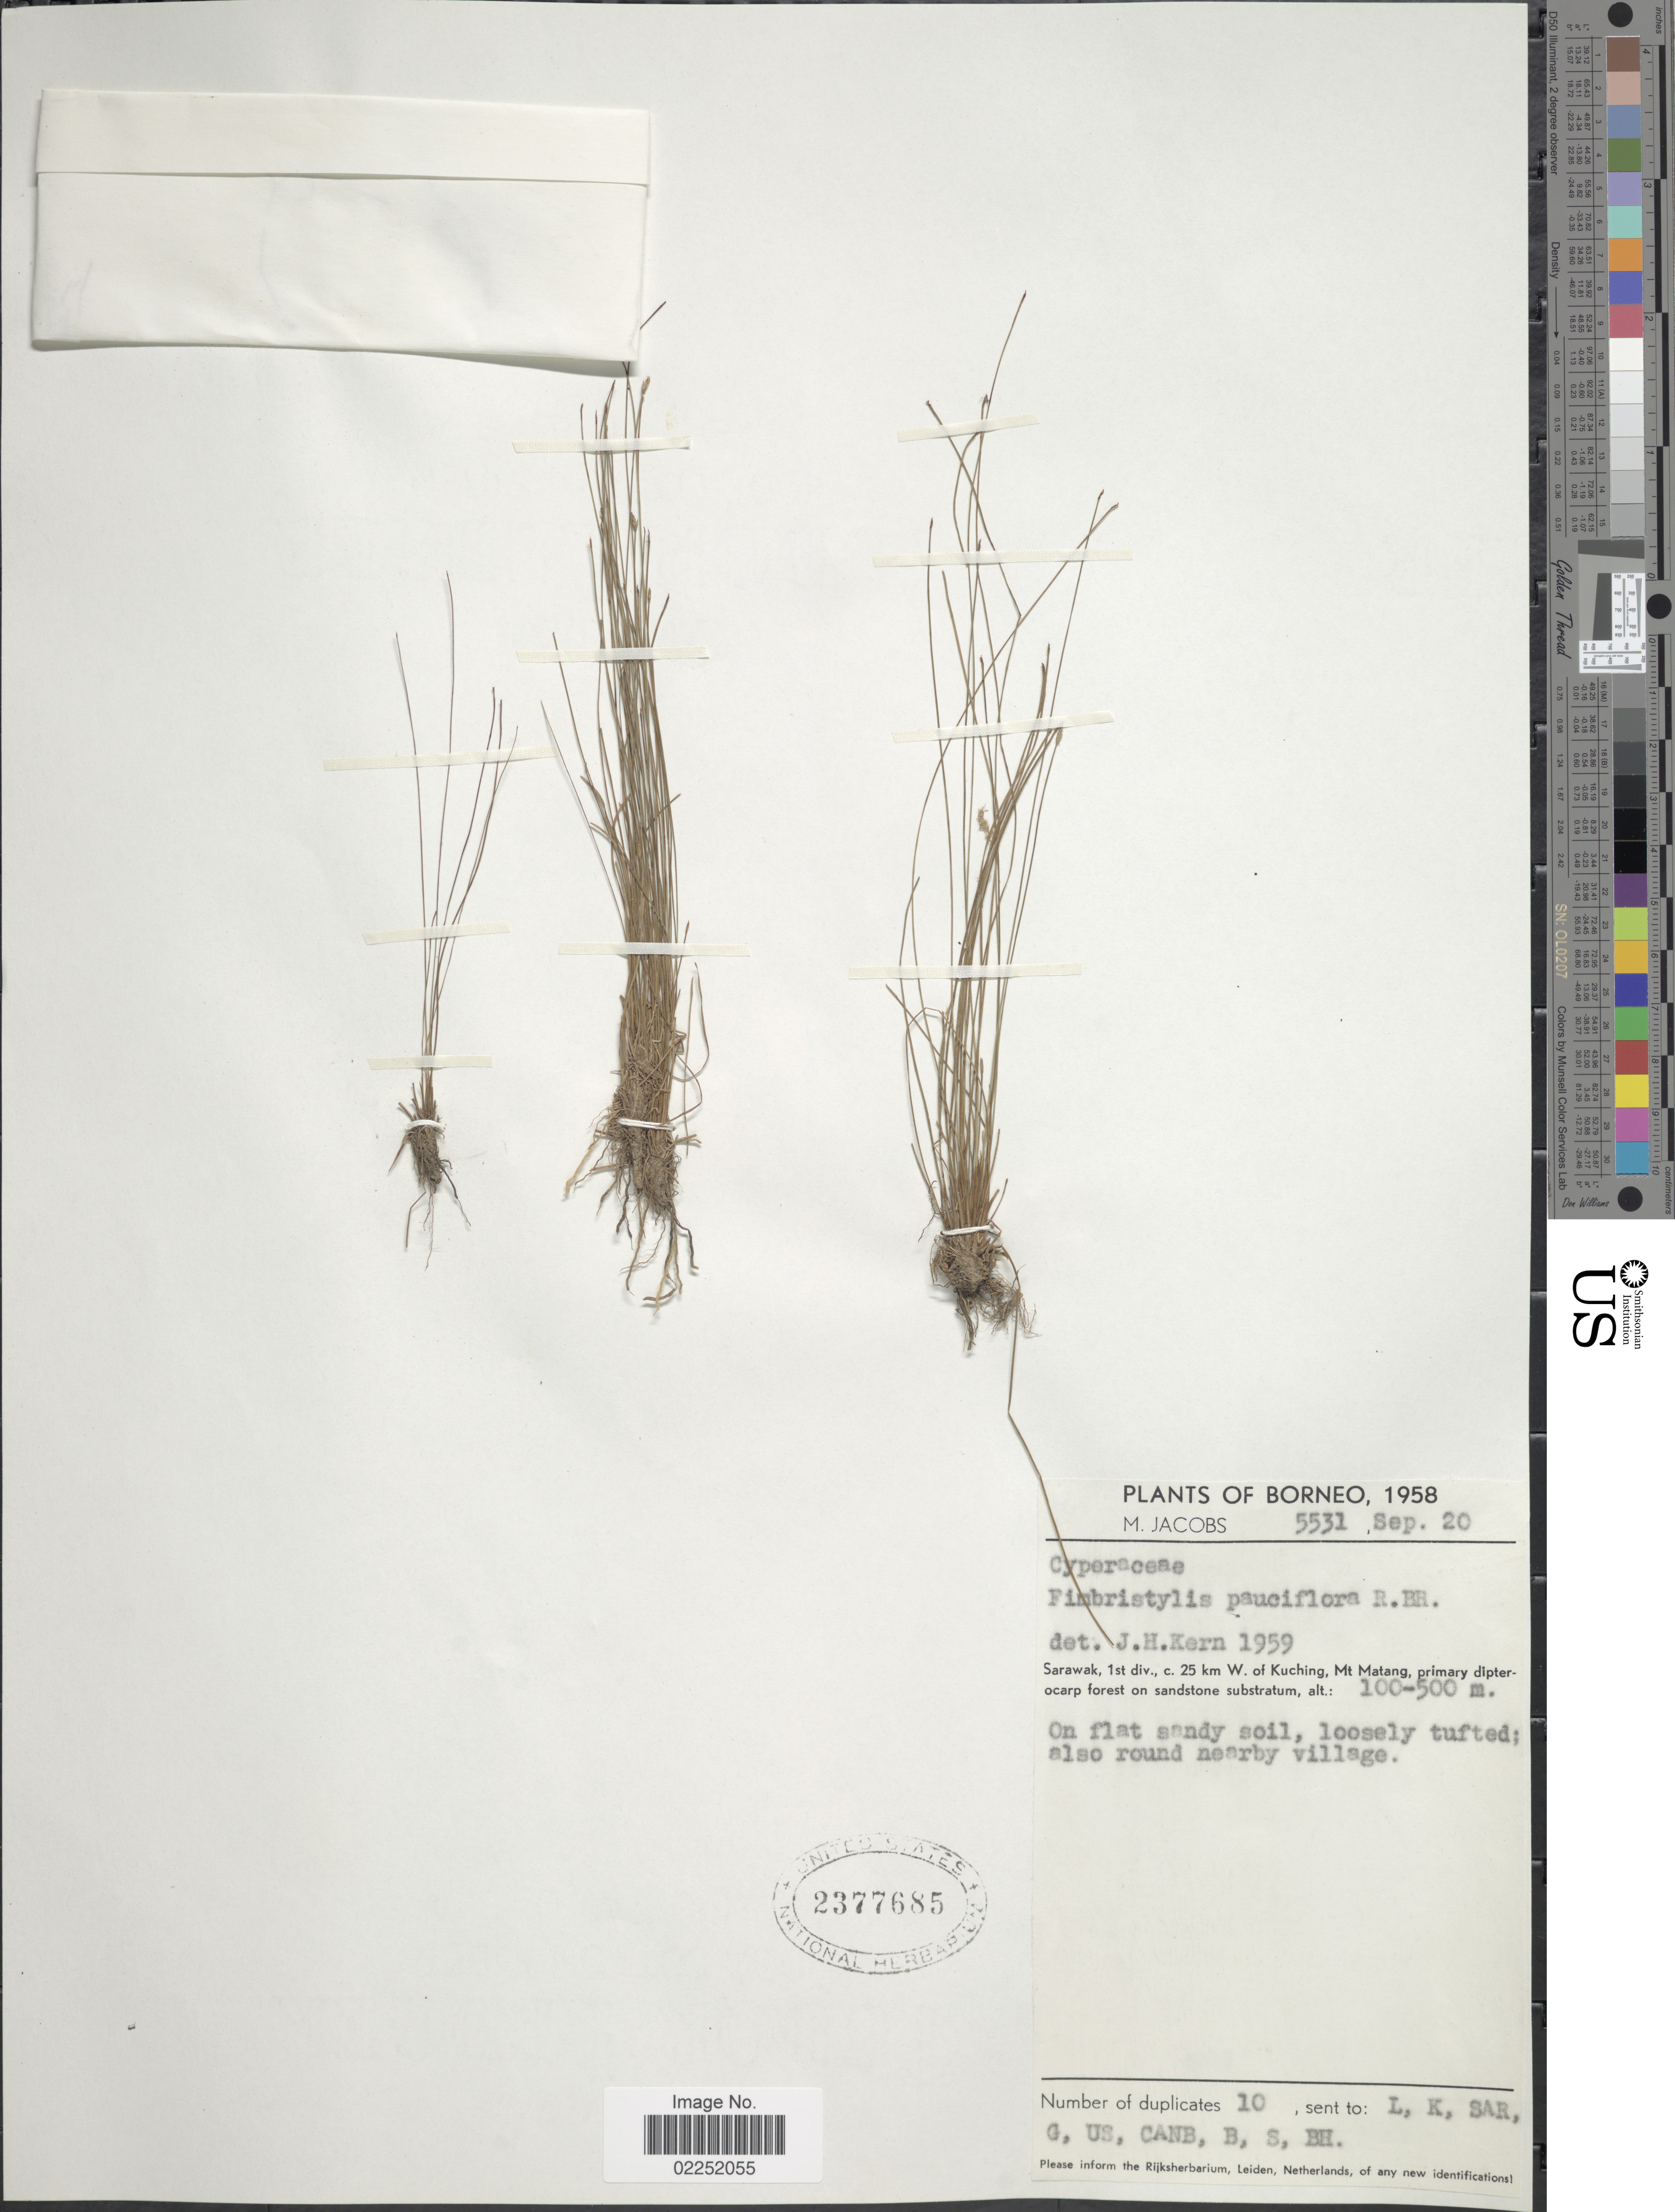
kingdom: Plantae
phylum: Tracheophyta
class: Liliopsida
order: Poales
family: Cyperaceae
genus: Fimbristylis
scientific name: Fimbristylis pauciflora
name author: R. Br.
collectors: M. Jacobs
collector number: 5531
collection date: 1958-09-20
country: Malaysia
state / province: Sarawak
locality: Borneo, Sarawak, 1st div., c. 25 km W of Kuching, Mt Matang, primary dipterocarp forest on sandstone substratum, On flat sandy soil, loosely tufted; also round nearby village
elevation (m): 100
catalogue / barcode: US 2377685